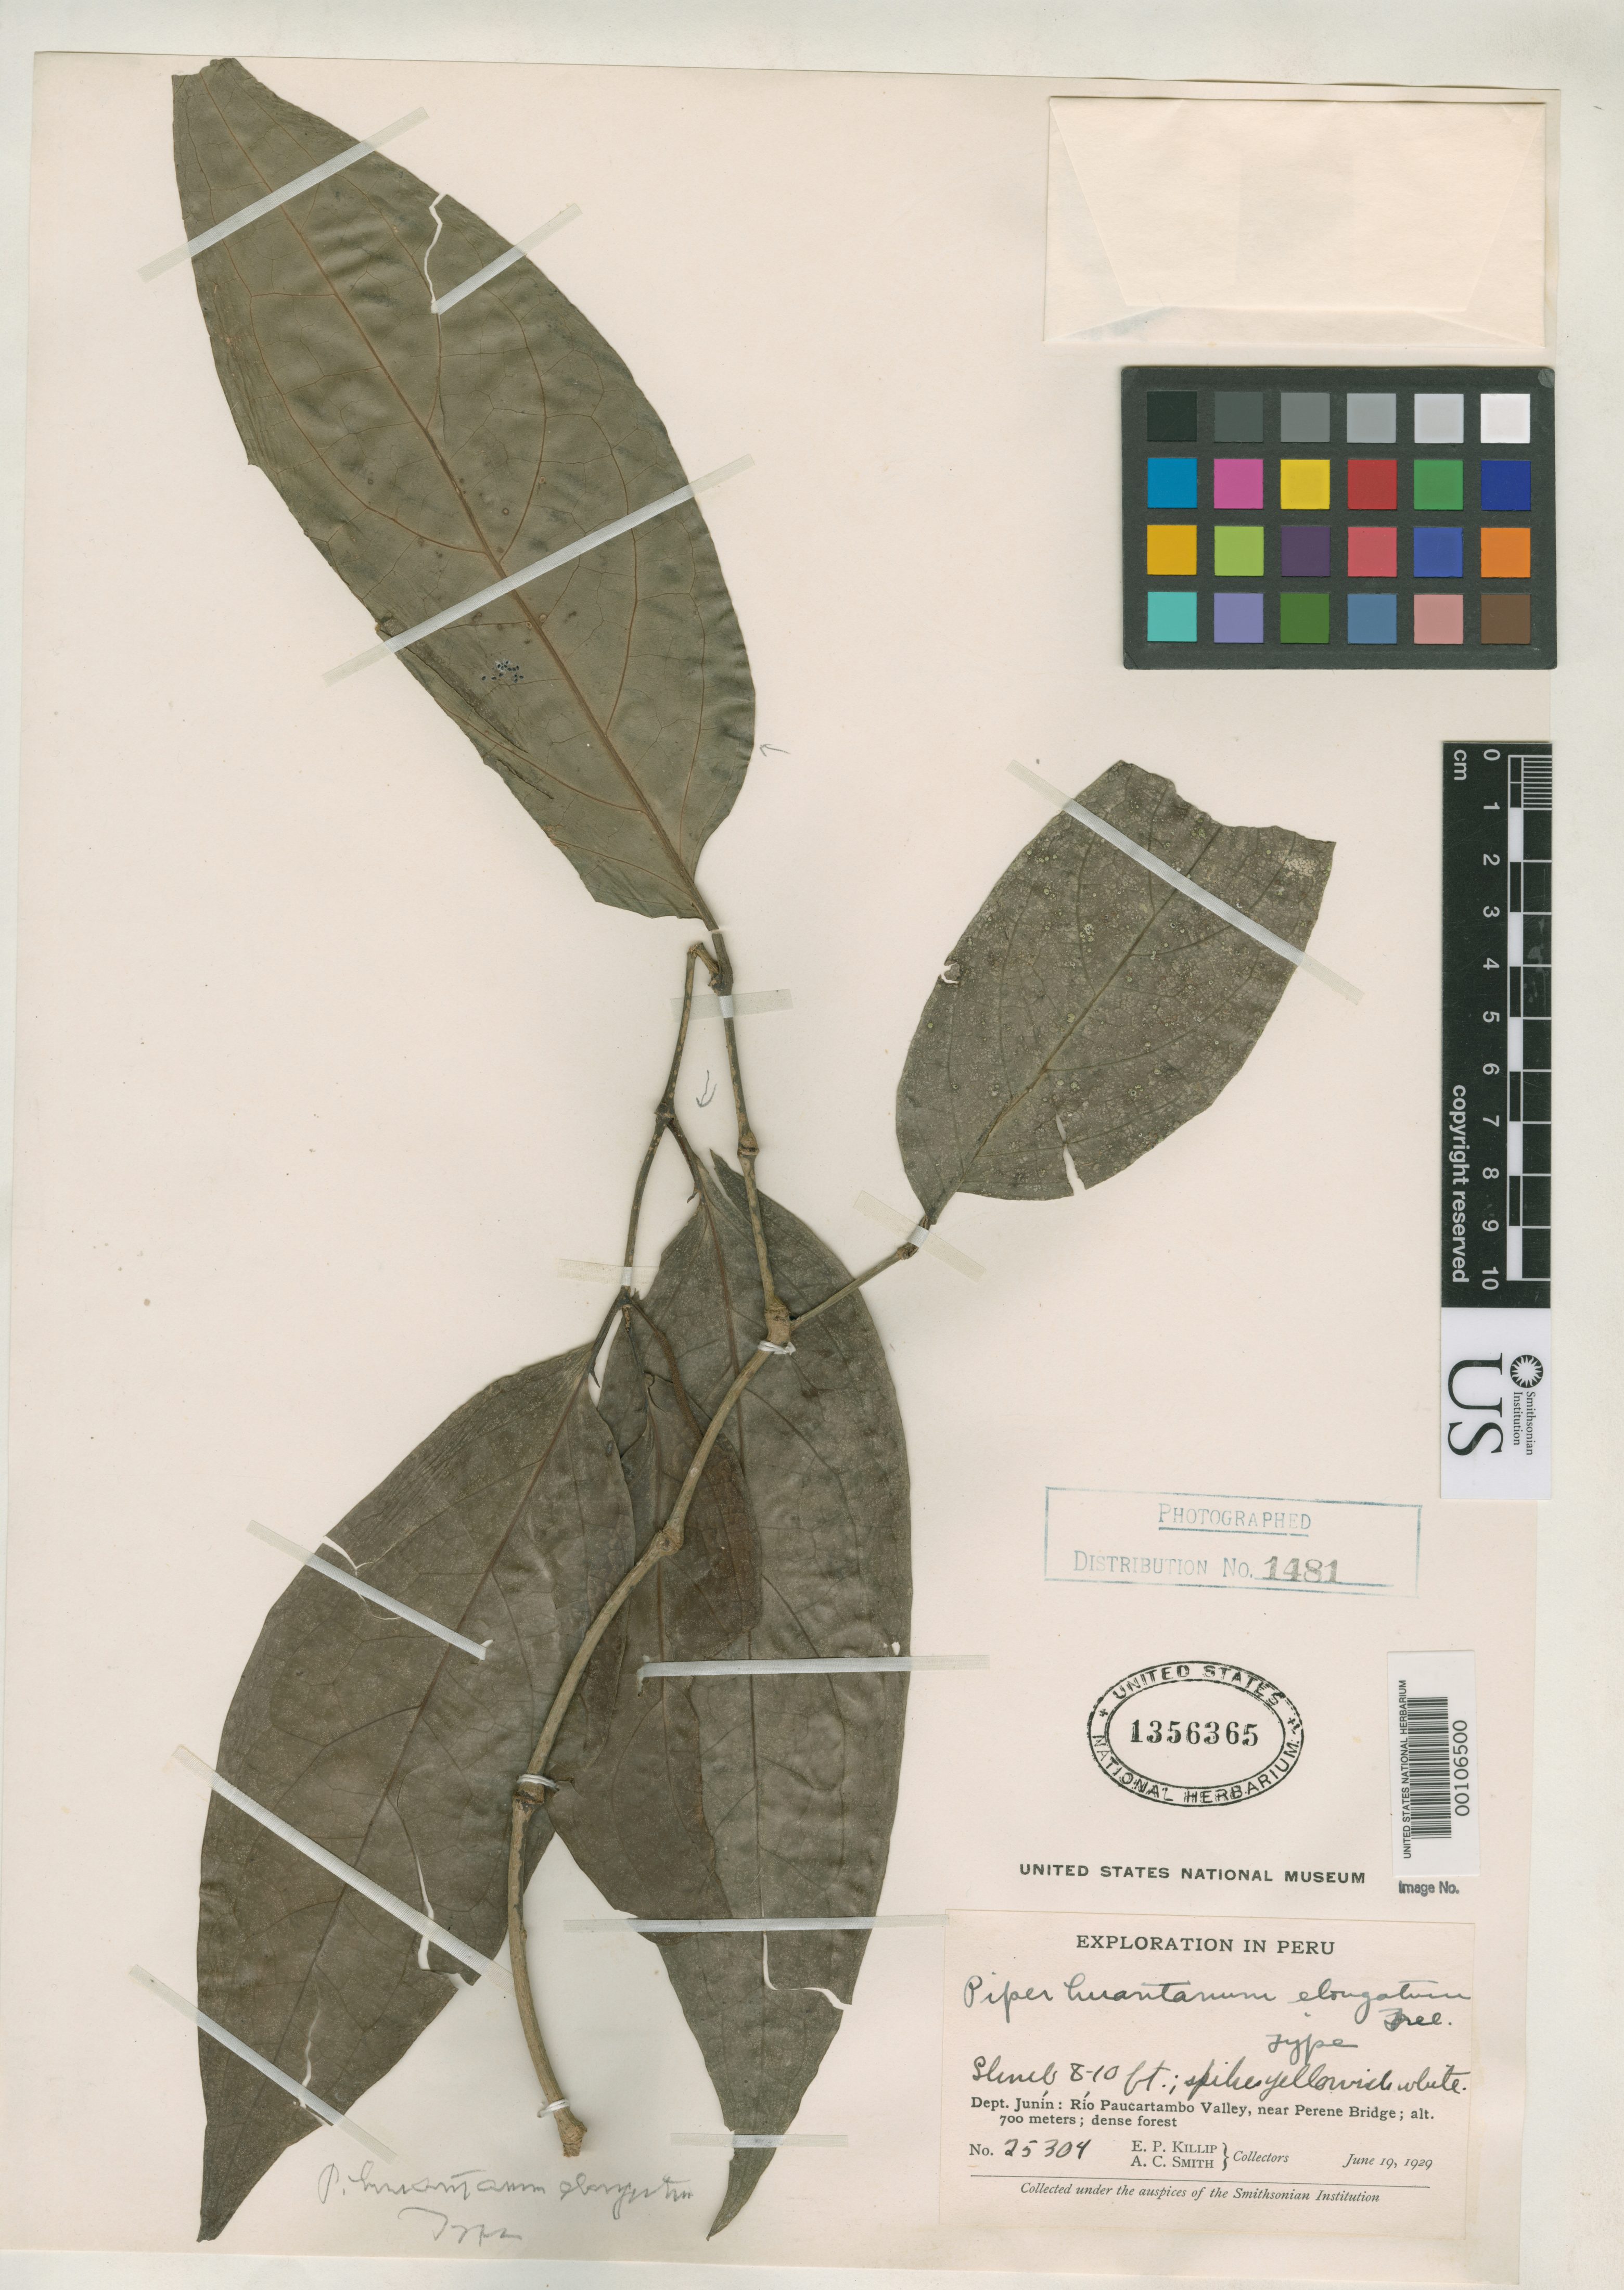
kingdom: Plantae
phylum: Tracheophyta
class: Magnoliopsida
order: Piperales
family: Piperaceae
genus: Piper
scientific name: Piper huantanum var. elongatum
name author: Trel. in J.F. Macbr.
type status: Holotype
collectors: E. P. Killip & A. C. Smith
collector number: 25304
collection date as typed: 19 Jun 1929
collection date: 1929-06-19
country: Peru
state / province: Junín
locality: Rio Paucartambo Valley, near Perene Bridge.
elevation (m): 700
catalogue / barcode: US 1356365